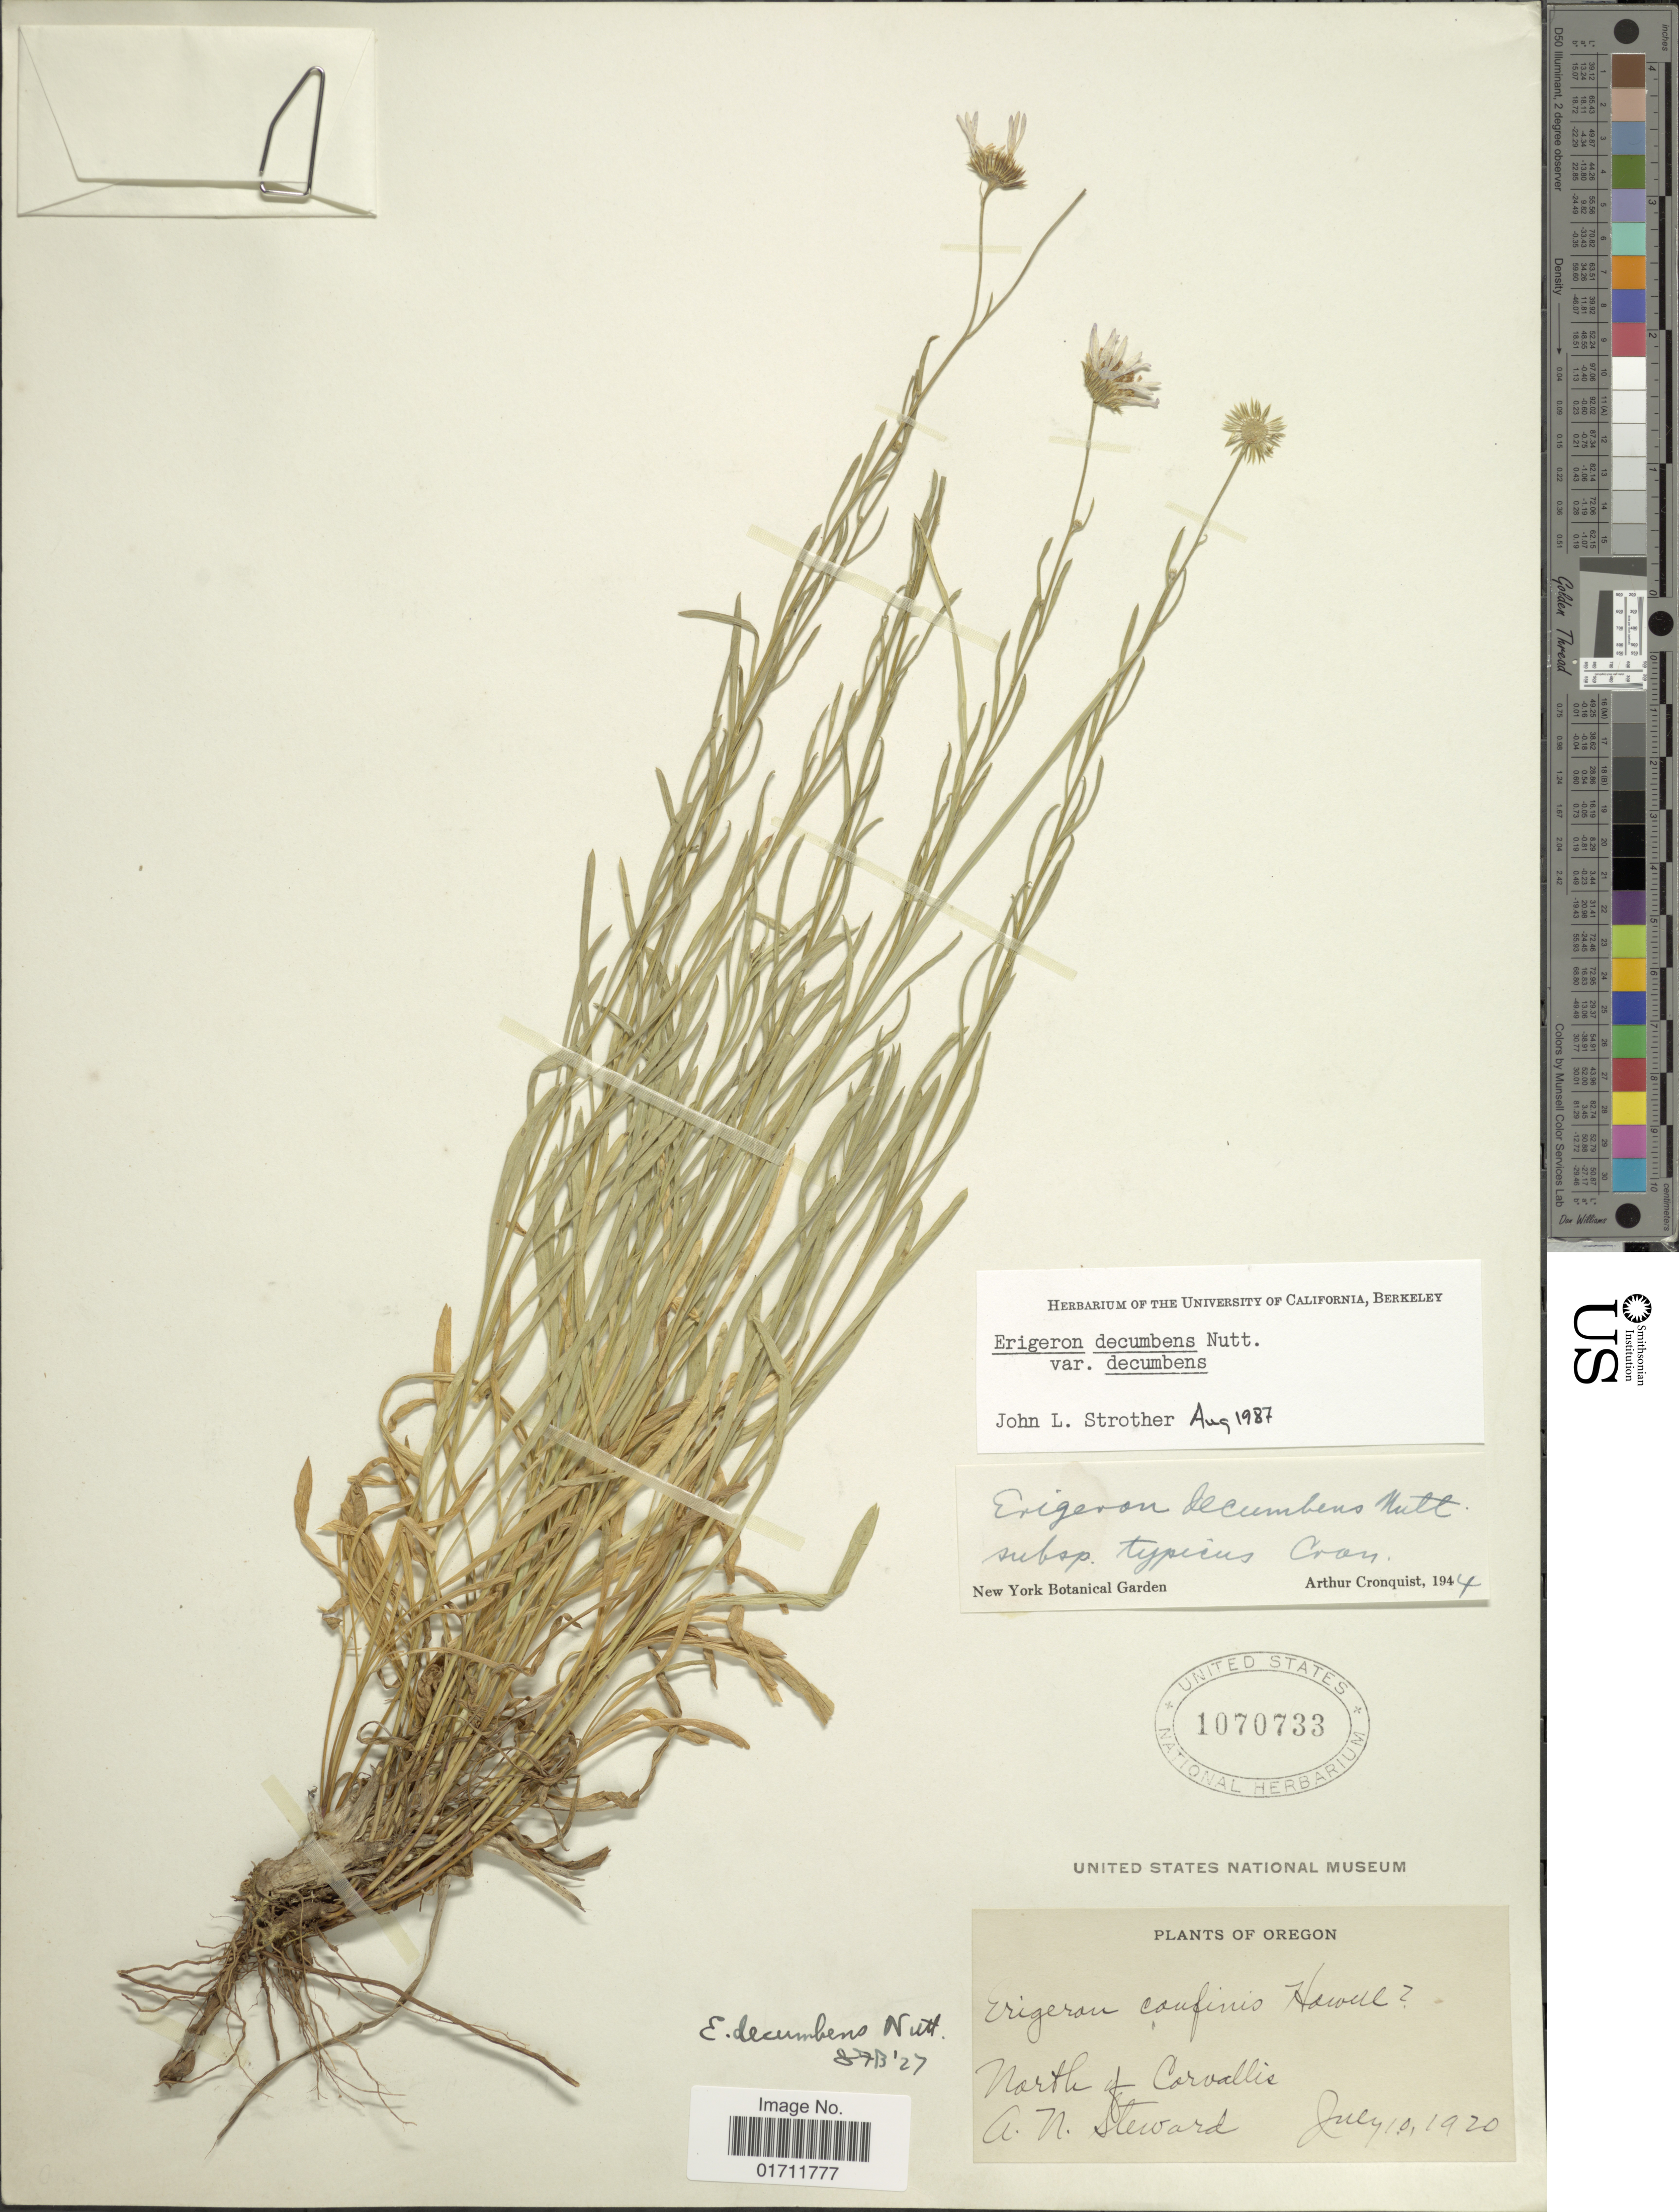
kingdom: Plantae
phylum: Tracheophyta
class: Magnoliopsida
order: Asterales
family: Asteraceae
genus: Erigeron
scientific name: Erigeron decumbens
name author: Nutt.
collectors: A. N. Steward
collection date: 1920-07-10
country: United States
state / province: Oregon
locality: North of Carolina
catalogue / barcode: US 1070733